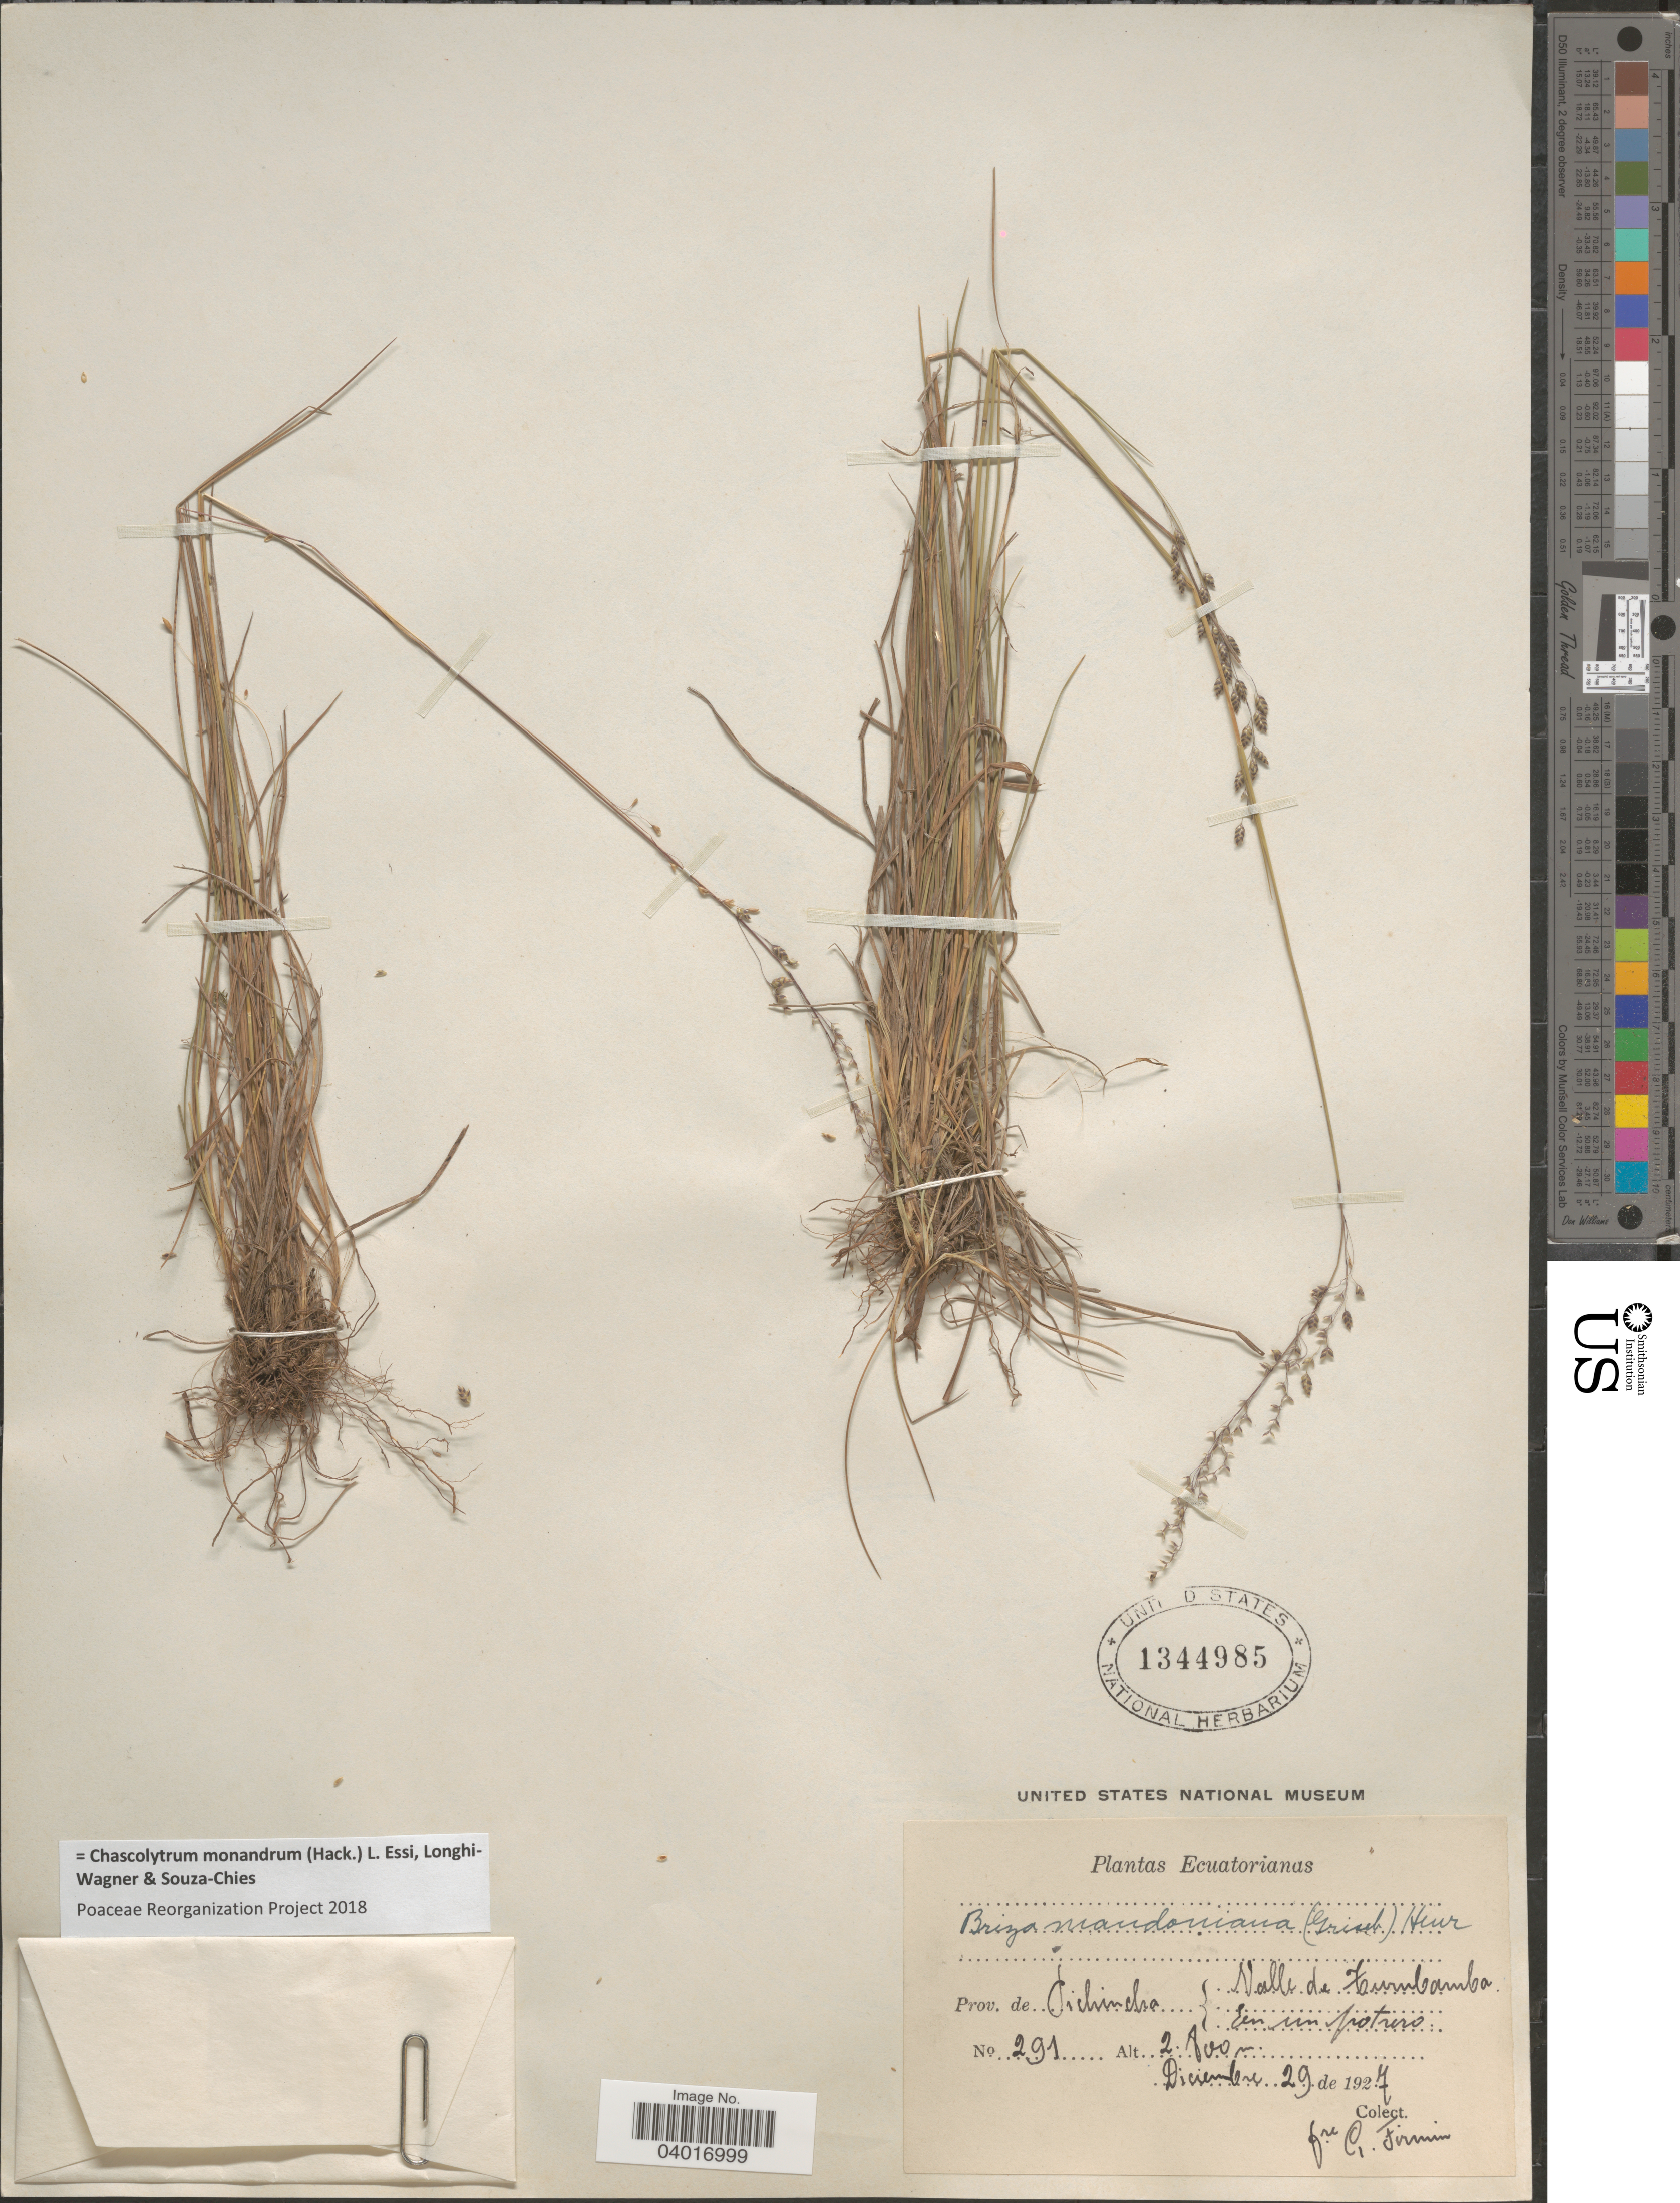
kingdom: Plantae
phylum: Tracheophyta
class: Liliopsida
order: Poales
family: Poaceae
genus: Chascolytrum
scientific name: Chascolytrum monandrum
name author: (Hack.) L. Essi et al.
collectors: F. Firmin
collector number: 291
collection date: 1927-12-29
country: Ecuador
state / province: Pichincha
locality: Valle de Tumbamba. En un potrero.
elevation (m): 2800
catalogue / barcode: US 1344985